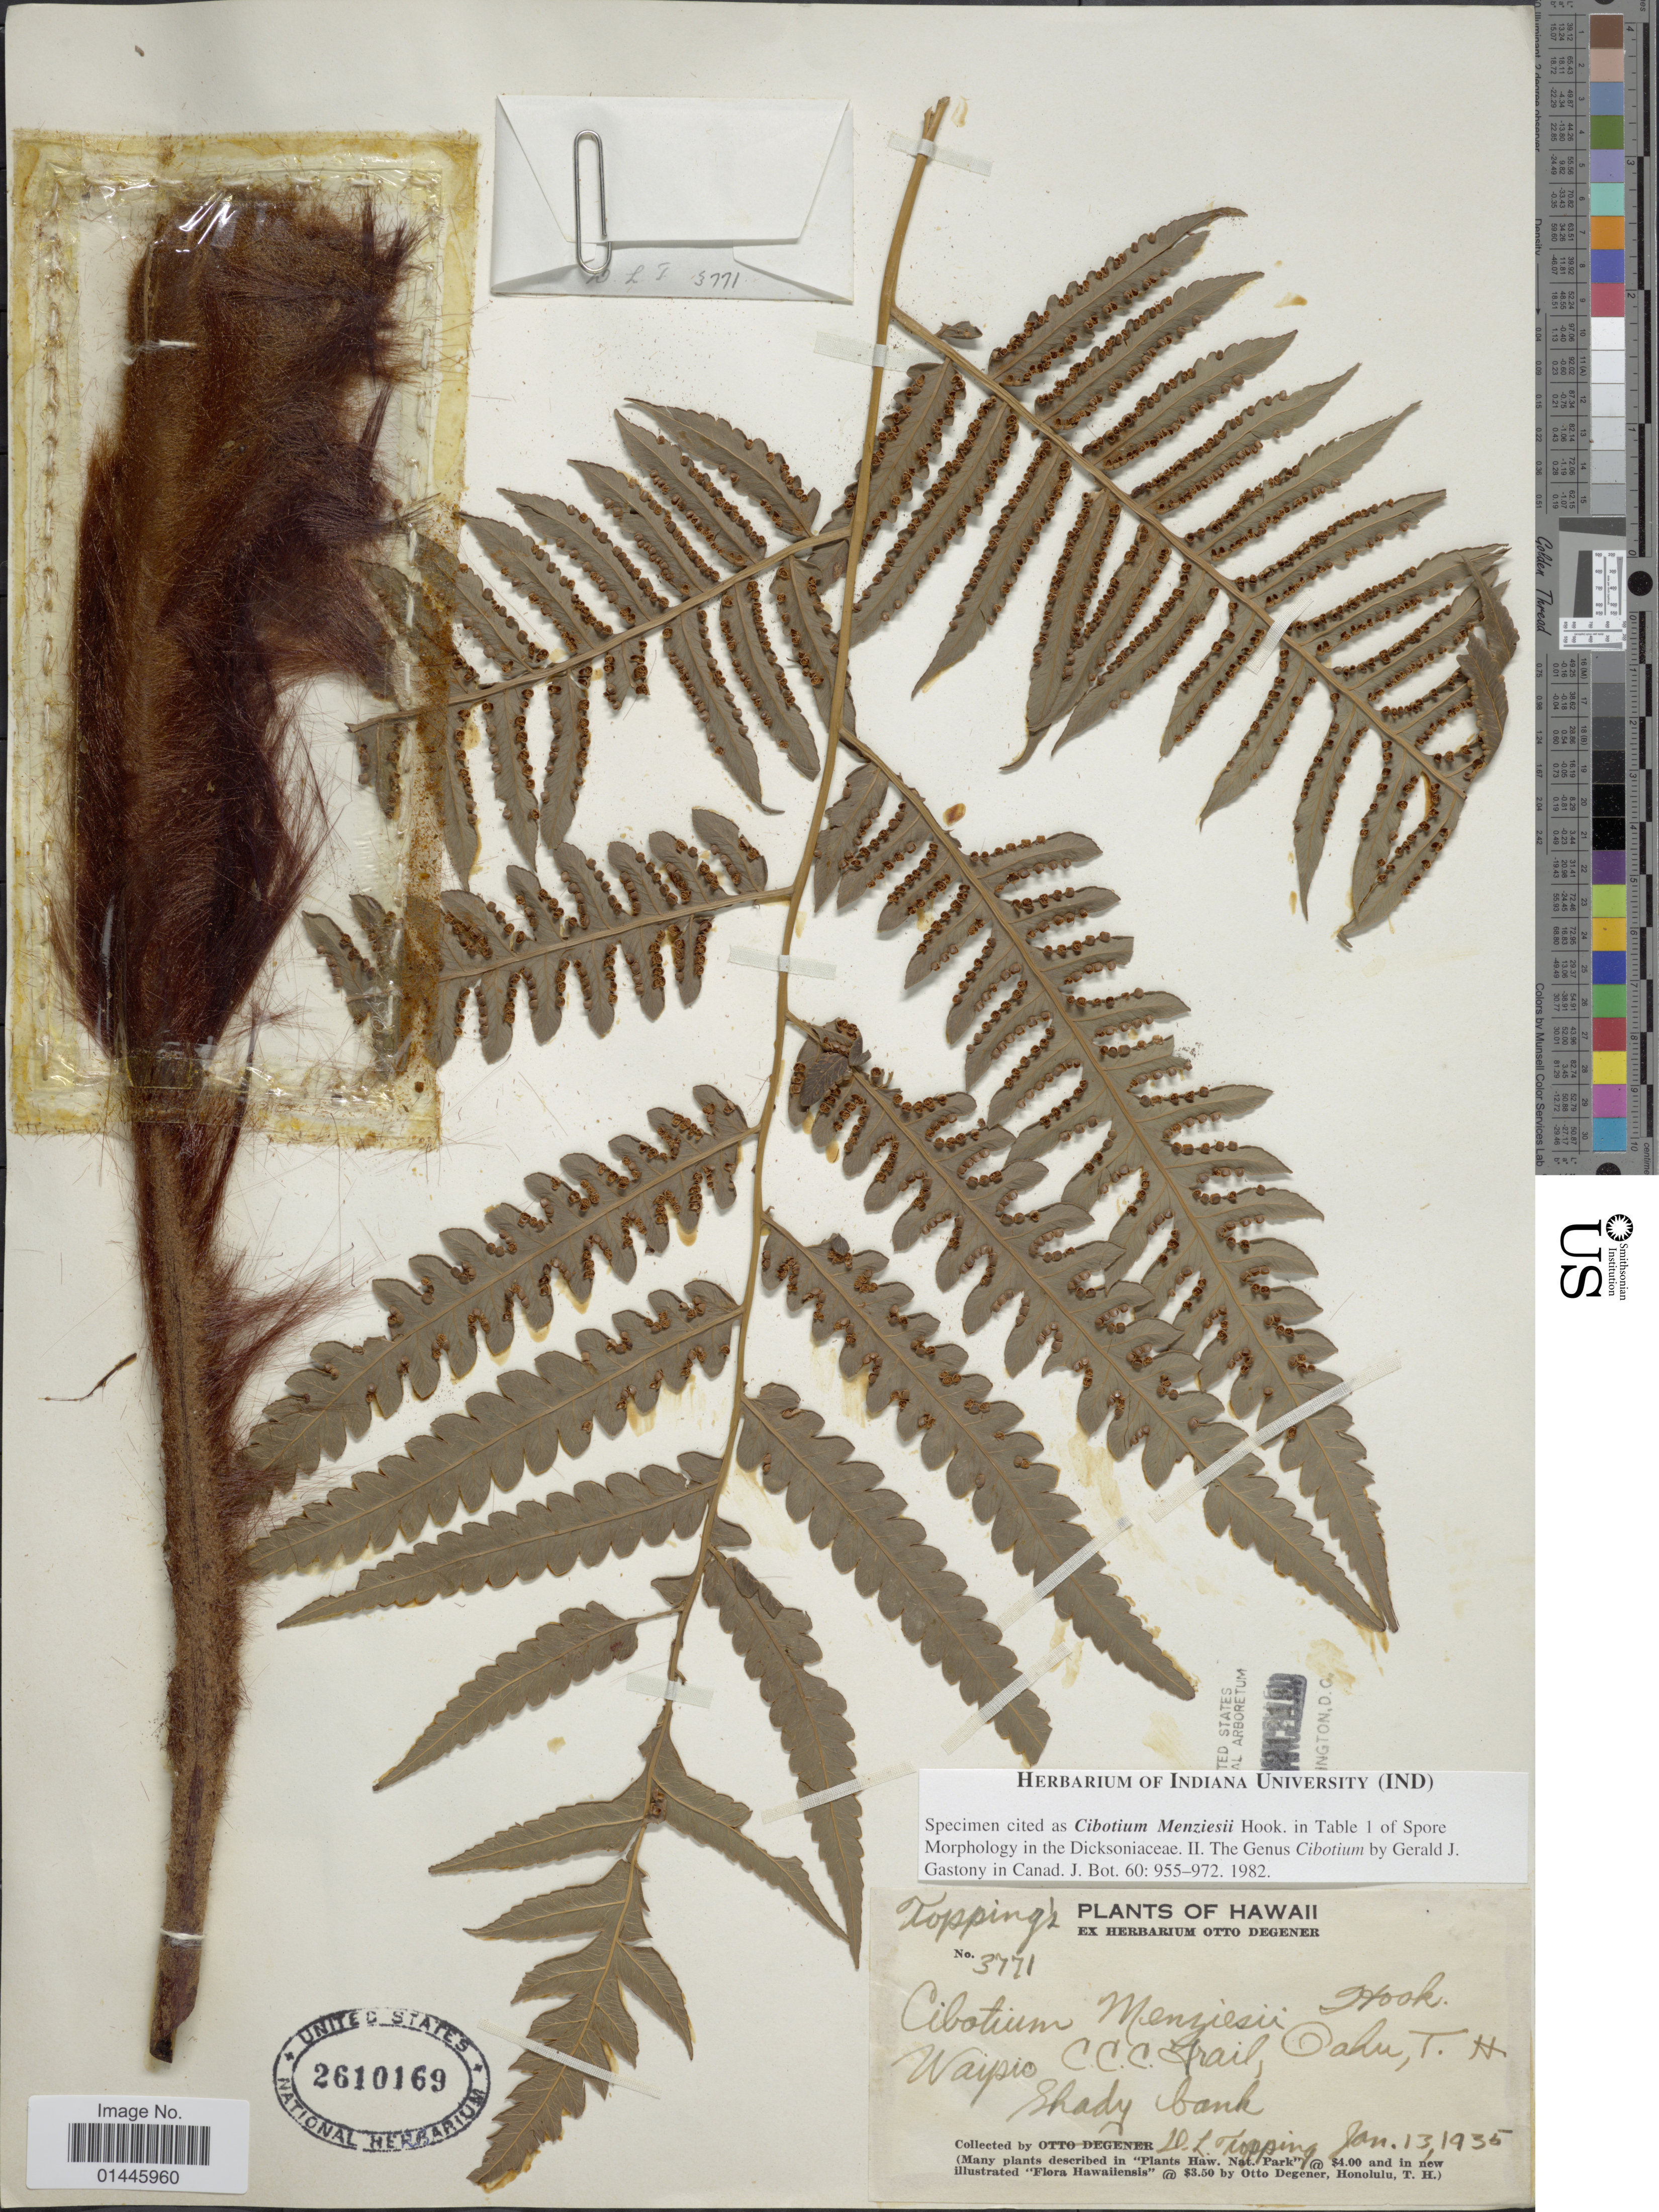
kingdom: Plantae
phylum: Tracheophyta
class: Polypodiopsida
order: Cyatheales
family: Cibotiaceae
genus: Cibotium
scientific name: Cibotium chamissoi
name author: Kaulf.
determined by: Wagner, W. L., (BOT), Smithsonian Institution - National Museum of Natural History (UNITED STATES)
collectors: D. L. Topping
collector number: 3771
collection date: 1935-01-13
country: United States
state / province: Hawaii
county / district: Honolulu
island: Oahu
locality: Waipio C.C.C. Trail, Oahu, T.H., shady bank.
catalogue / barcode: US 2610169